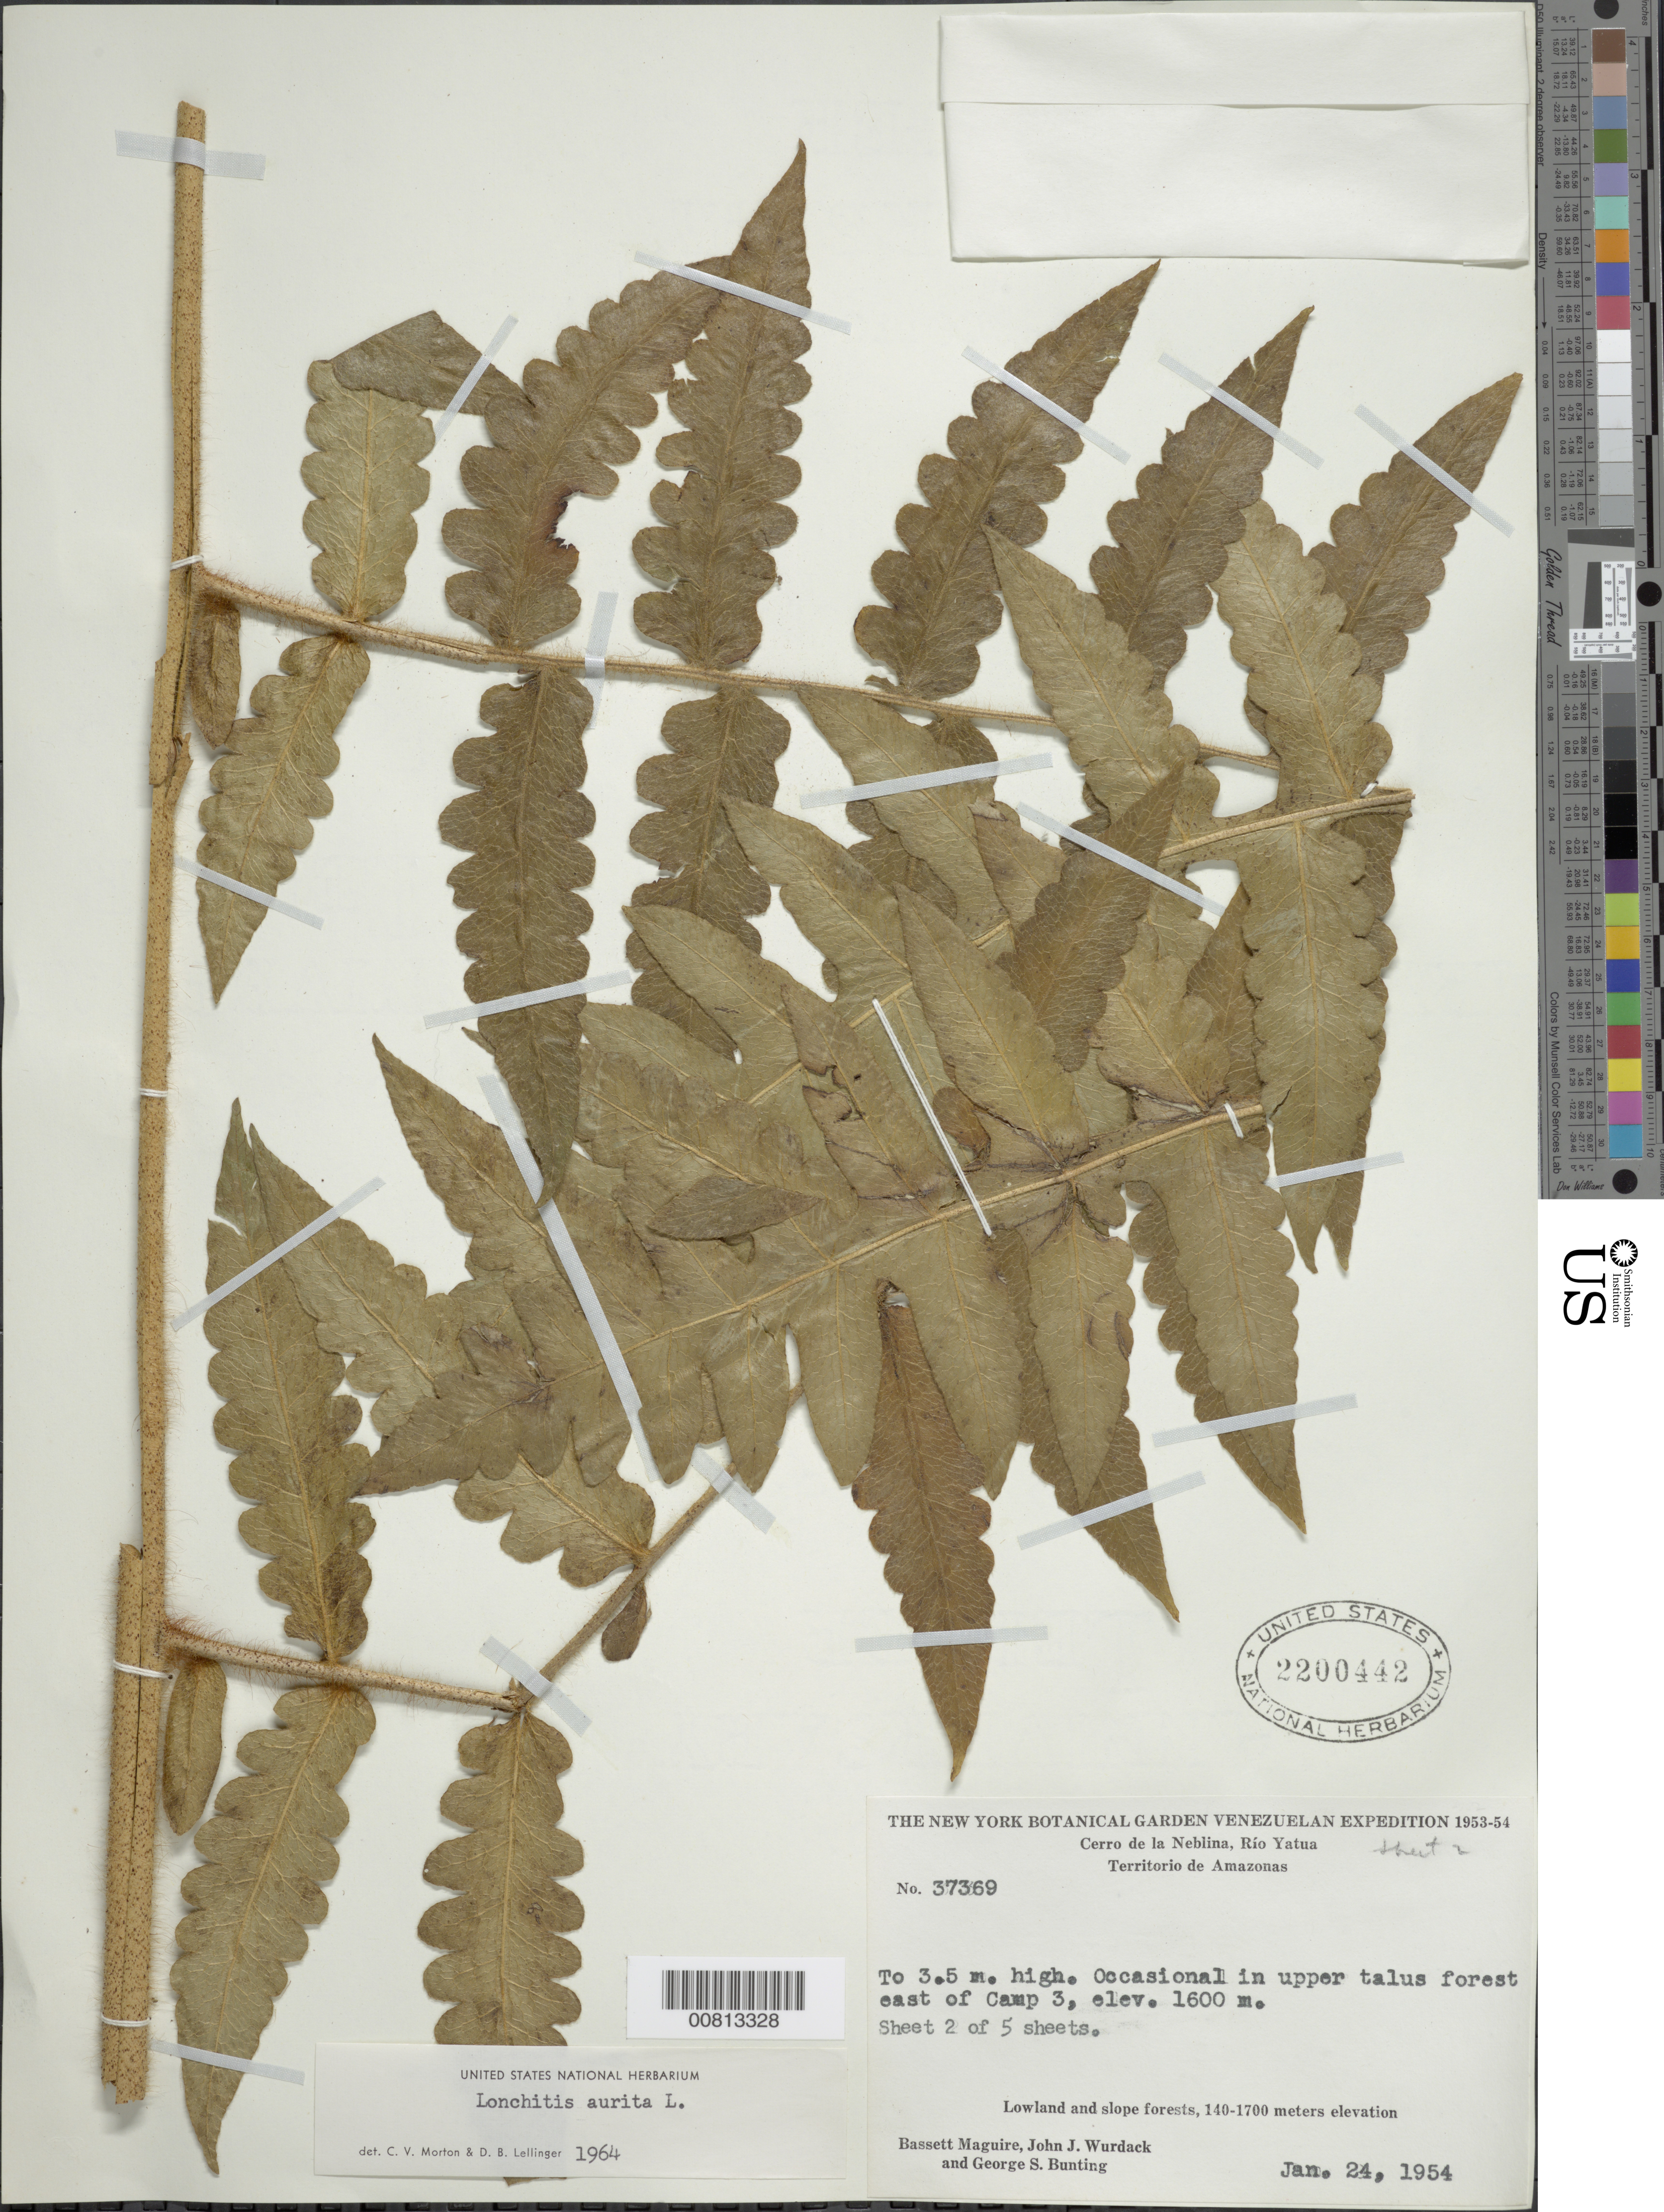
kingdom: Plantae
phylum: Tracheophyta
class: Polypodiopsida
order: Polypodiales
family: Dennstaedtiaceae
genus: Blotiella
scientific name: Blotiella lindeniana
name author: (Hook.) R.M. Tryon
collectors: B. Maguire, J. J. Wurdack & G. S. Bunting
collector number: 37369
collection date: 1954-01-24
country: Venezuela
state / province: Amazonas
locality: Cerro de la Neblina, Río Yatua, Occasional in upper talus forest east of Camp 3, Lowland and slopes forest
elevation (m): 1600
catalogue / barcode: US 220442